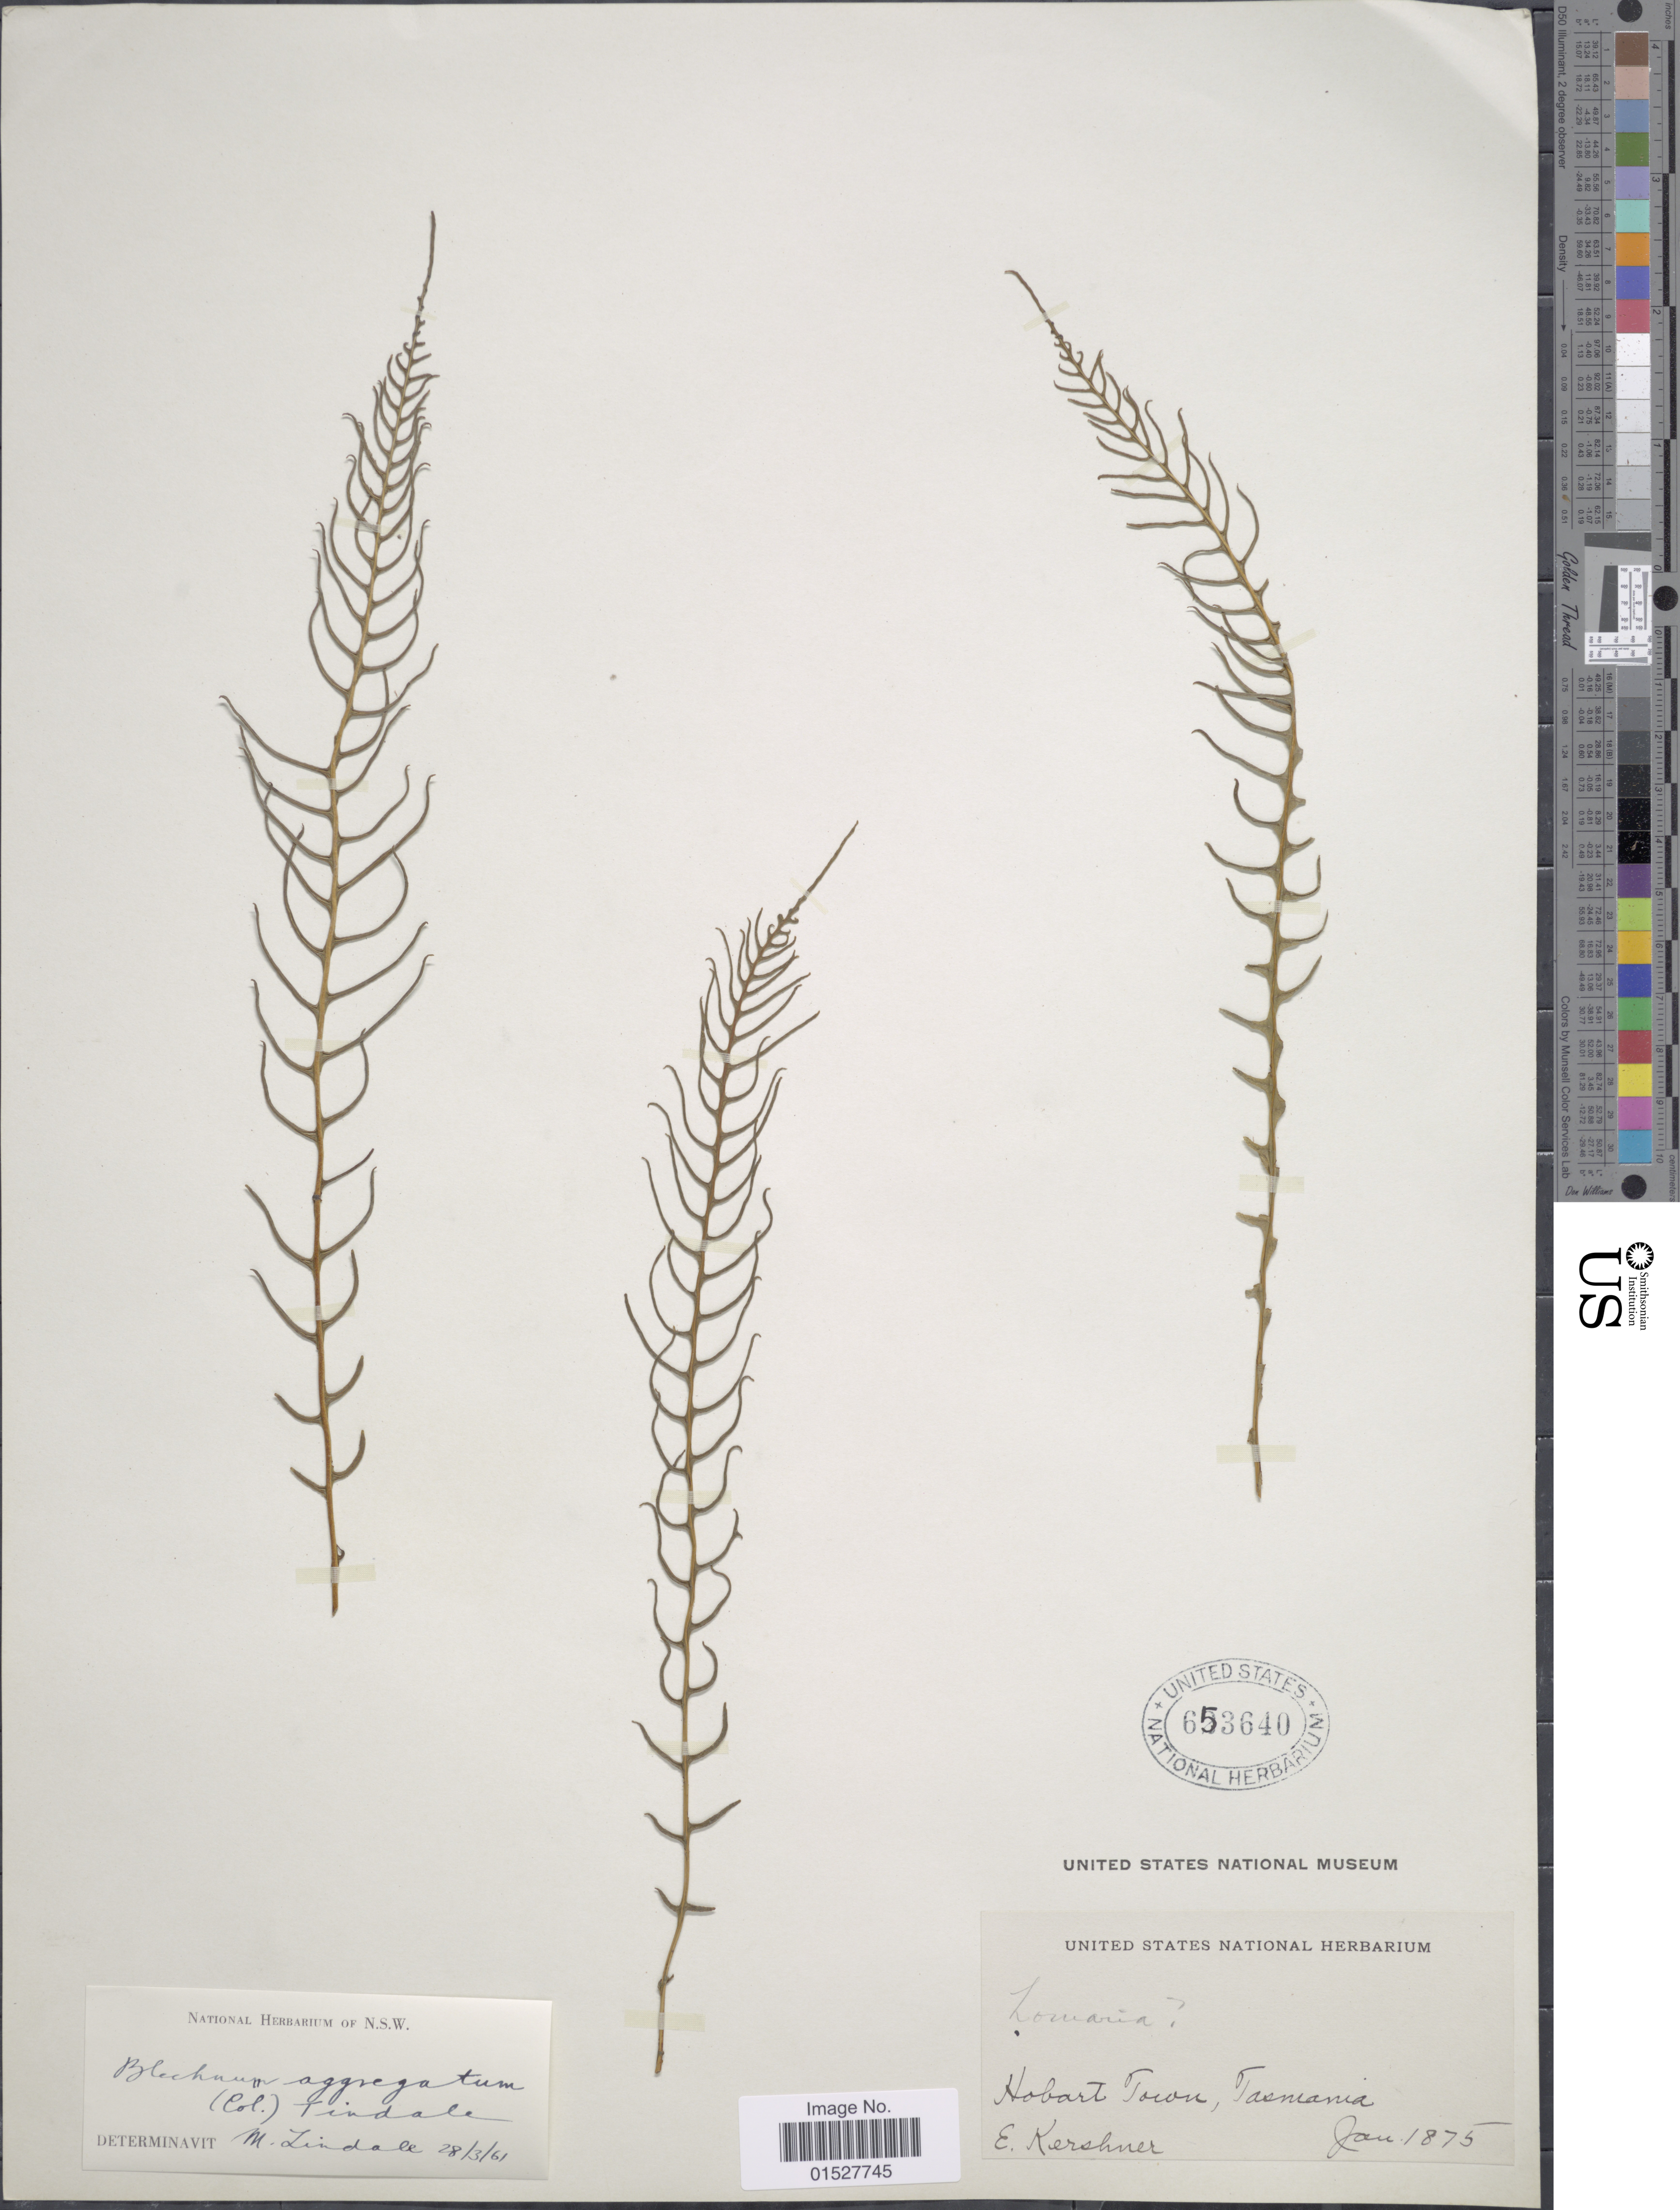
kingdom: Plantae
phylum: Tracheophyta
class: Polypodiopsida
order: Polypodiales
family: Blechnaceae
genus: Blechnum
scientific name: Blechnum aggregatum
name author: (Colenso) Tindale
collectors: E. Kershner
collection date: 1875-01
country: Australia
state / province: Tasmania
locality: Hobart Town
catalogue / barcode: US 653640